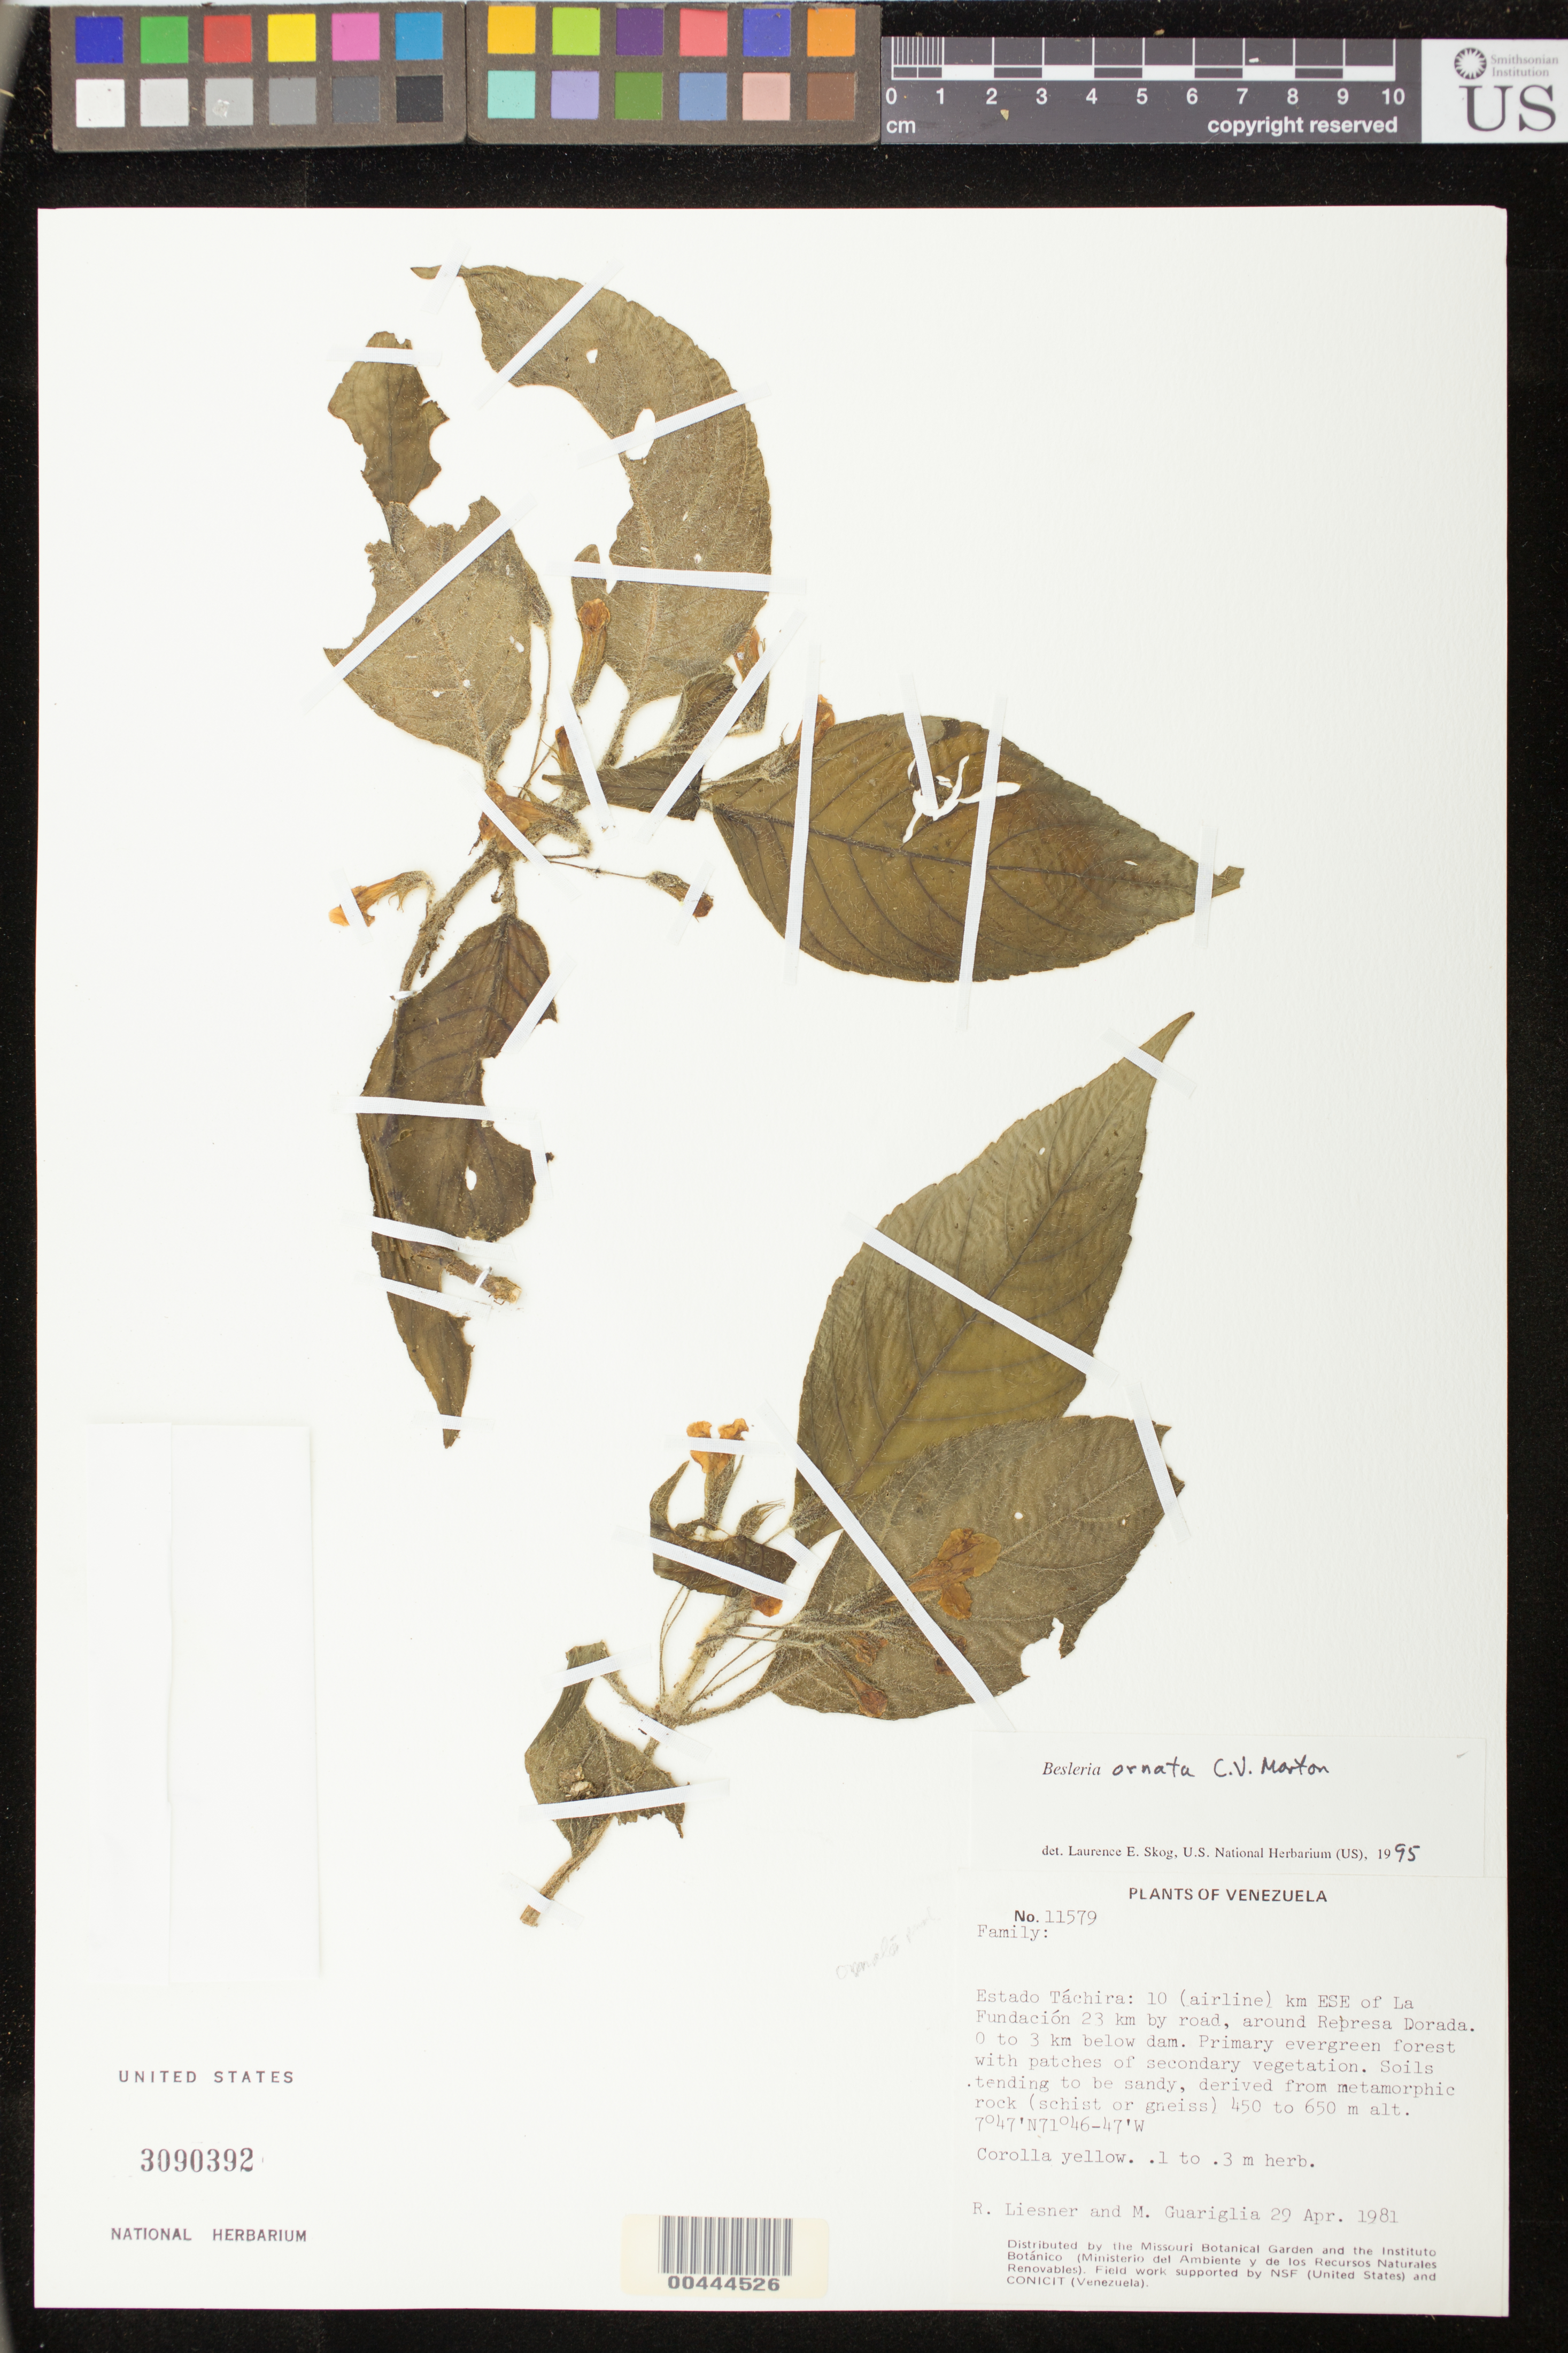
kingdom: Plantae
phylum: Tracheophyta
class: Magnoliopsida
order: Lamiales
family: Gesneriaceae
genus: Besleria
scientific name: Besleria ornata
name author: C.V. Morton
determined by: Clark, J. L., (SEL), The Marie Selby Botanical Garden (UNITED STATES)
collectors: R. L. Liesner & M. Guariglia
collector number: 11579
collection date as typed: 29 Apr 1981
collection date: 1981-04-29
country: Venezuela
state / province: Táchira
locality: ESE of La Fundacion, around Represa Dorado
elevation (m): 450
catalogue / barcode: US 3090392